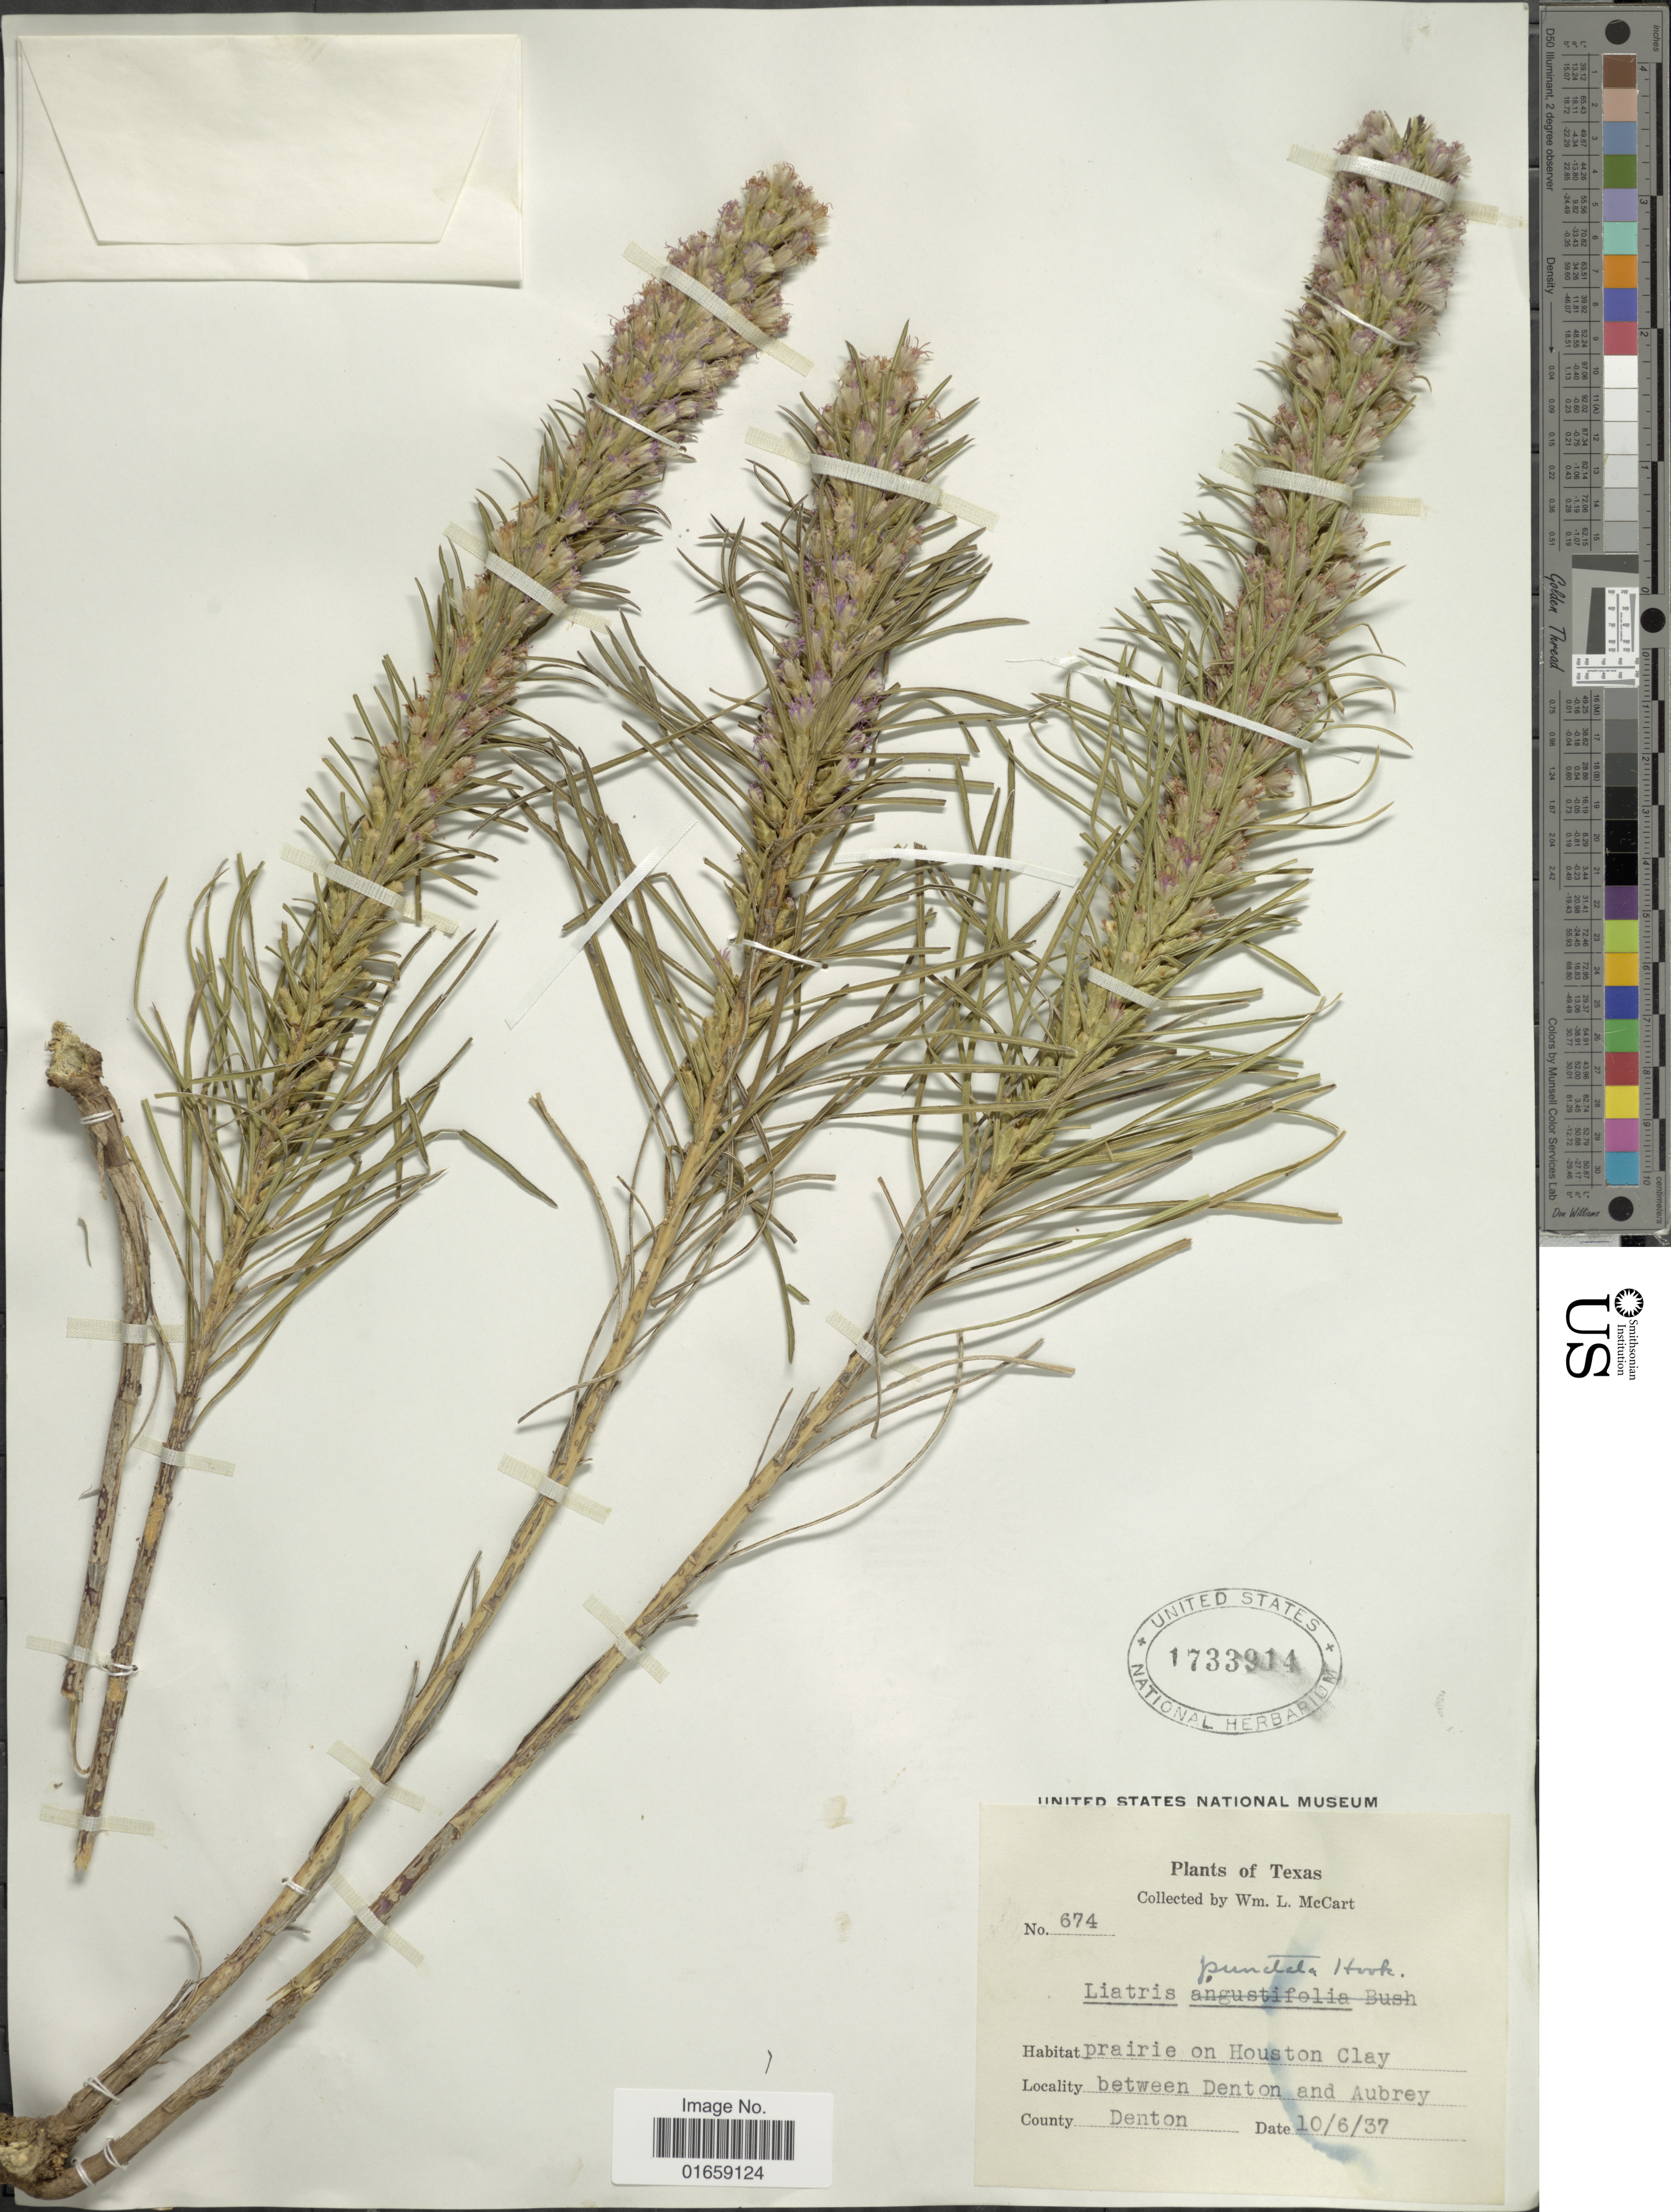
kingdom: Plantae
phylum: Tracheophyta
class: Magnoliopsida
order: Asterales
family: Asteraceae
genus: Liatris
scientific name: Liatris punctata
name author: Hook.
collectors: W. McCart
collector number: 674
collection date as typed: Transcribed d/m/y: 6/10/37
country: United States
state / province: Texas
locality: Prairie on Houston Clay, between Denton and Aubrey, County; Denton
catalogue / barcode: US 1733914